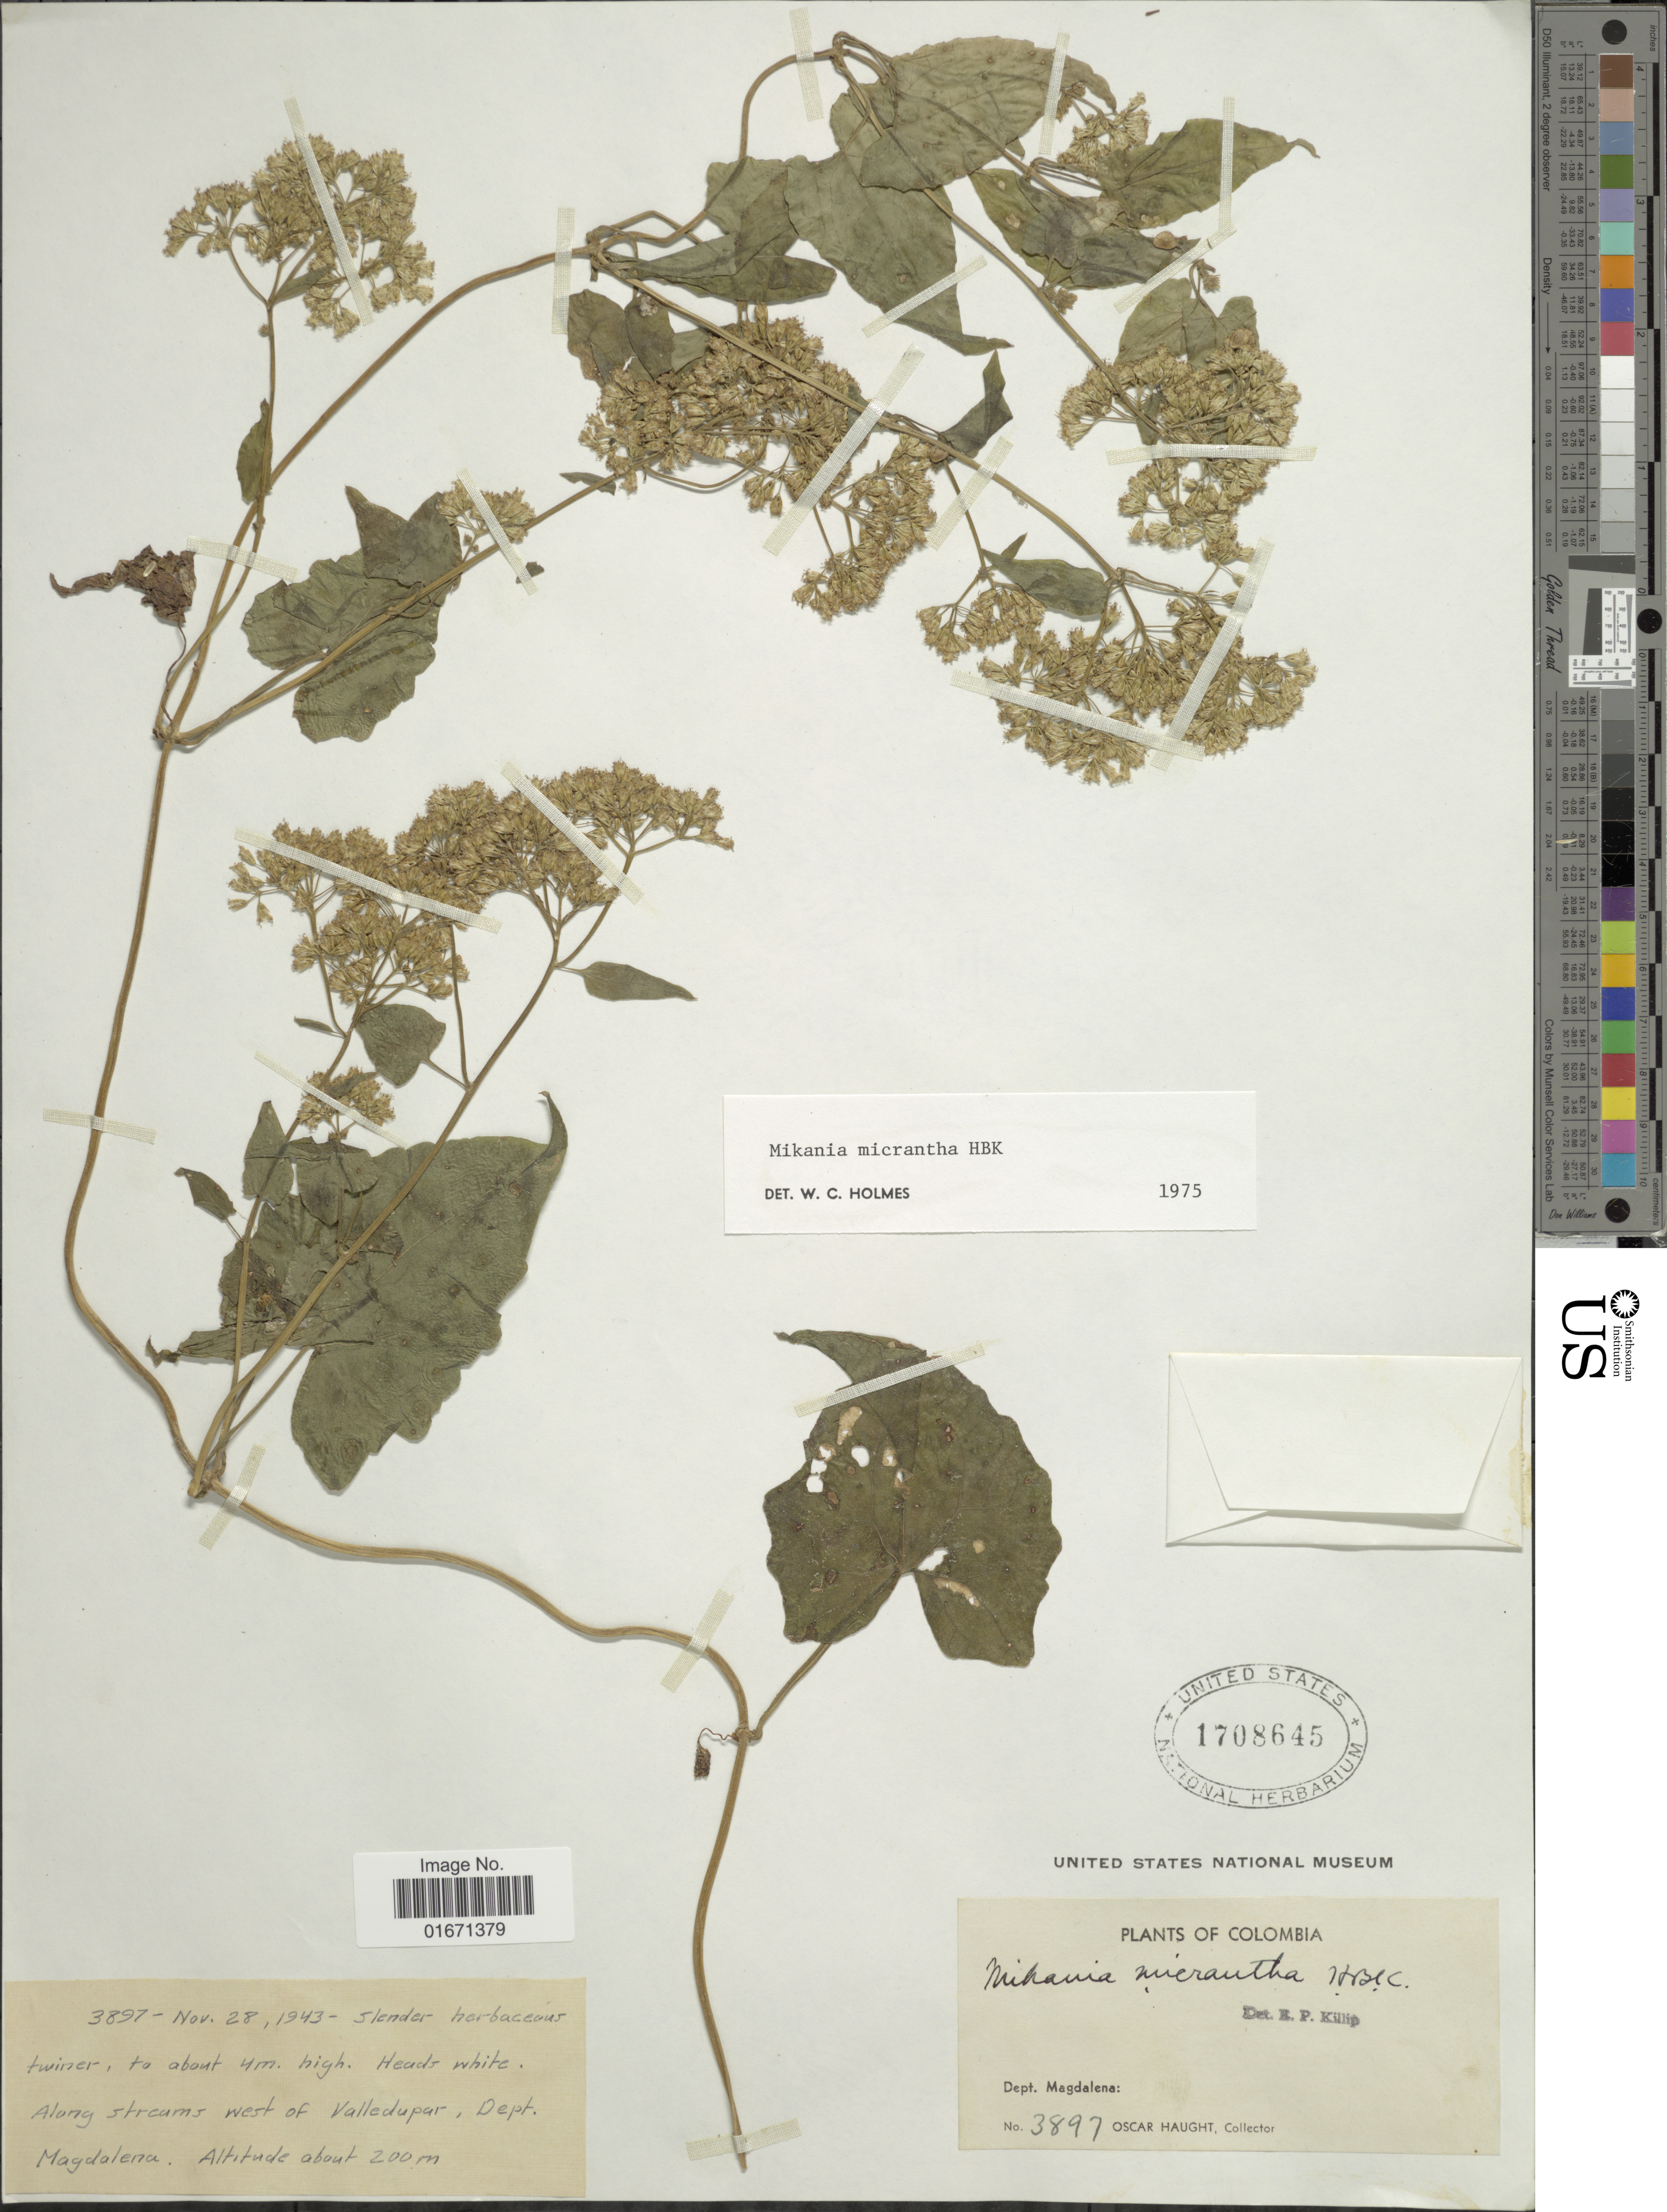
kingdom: Plantae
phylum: Tracheophyta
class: Magnoliopsida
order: Asterales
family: Asteraceae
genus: Mikania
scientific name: Mikania micrantha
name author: Kunth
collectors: O. Haught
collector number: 3897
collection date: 1943-11-28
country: Colombia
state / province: Magdalena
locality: West of Valledupar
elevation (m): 200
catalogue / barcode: US 1708645